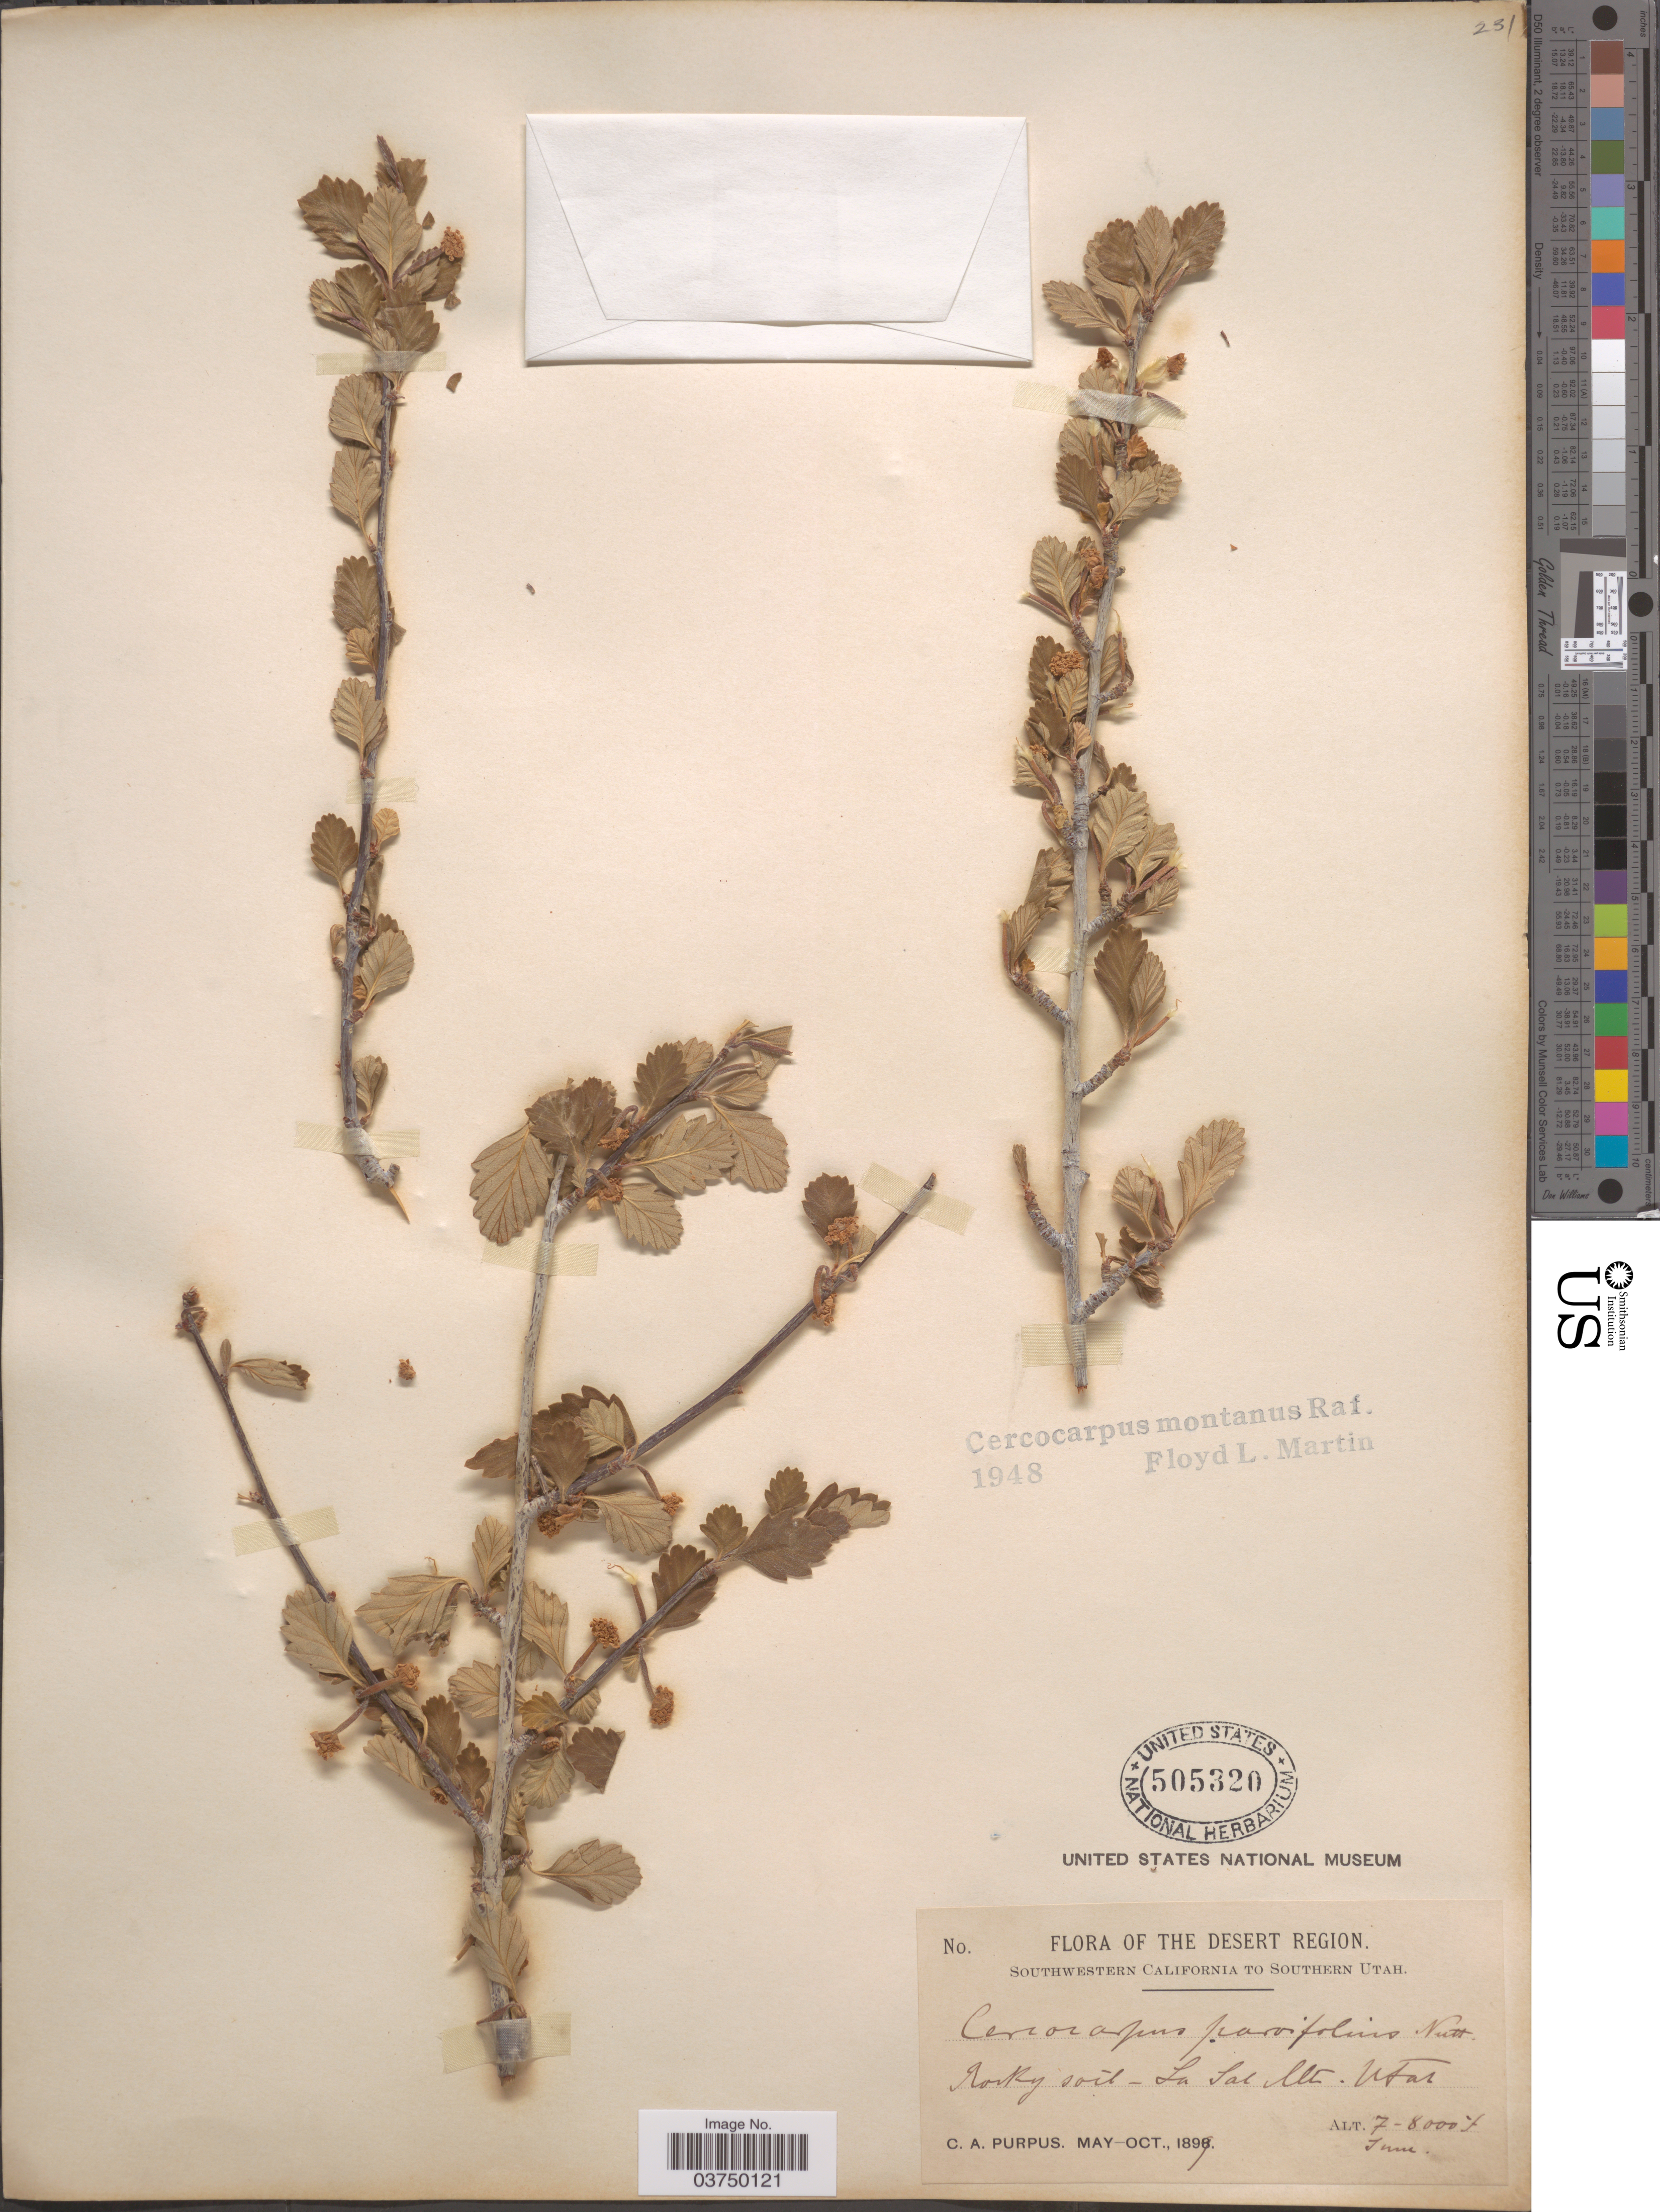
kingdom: Plantae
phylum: Tracheophyta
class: Magnoliopsida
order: Rosales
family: Rosaceae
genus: Cercocarpus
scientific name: Cercocarpus montanus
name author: Raf.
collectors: C. A. Purpus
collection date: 1899-06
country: United States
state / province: Utah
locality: The Desert Region. La Sal Mts.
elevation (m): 2134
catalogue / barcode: US 505320